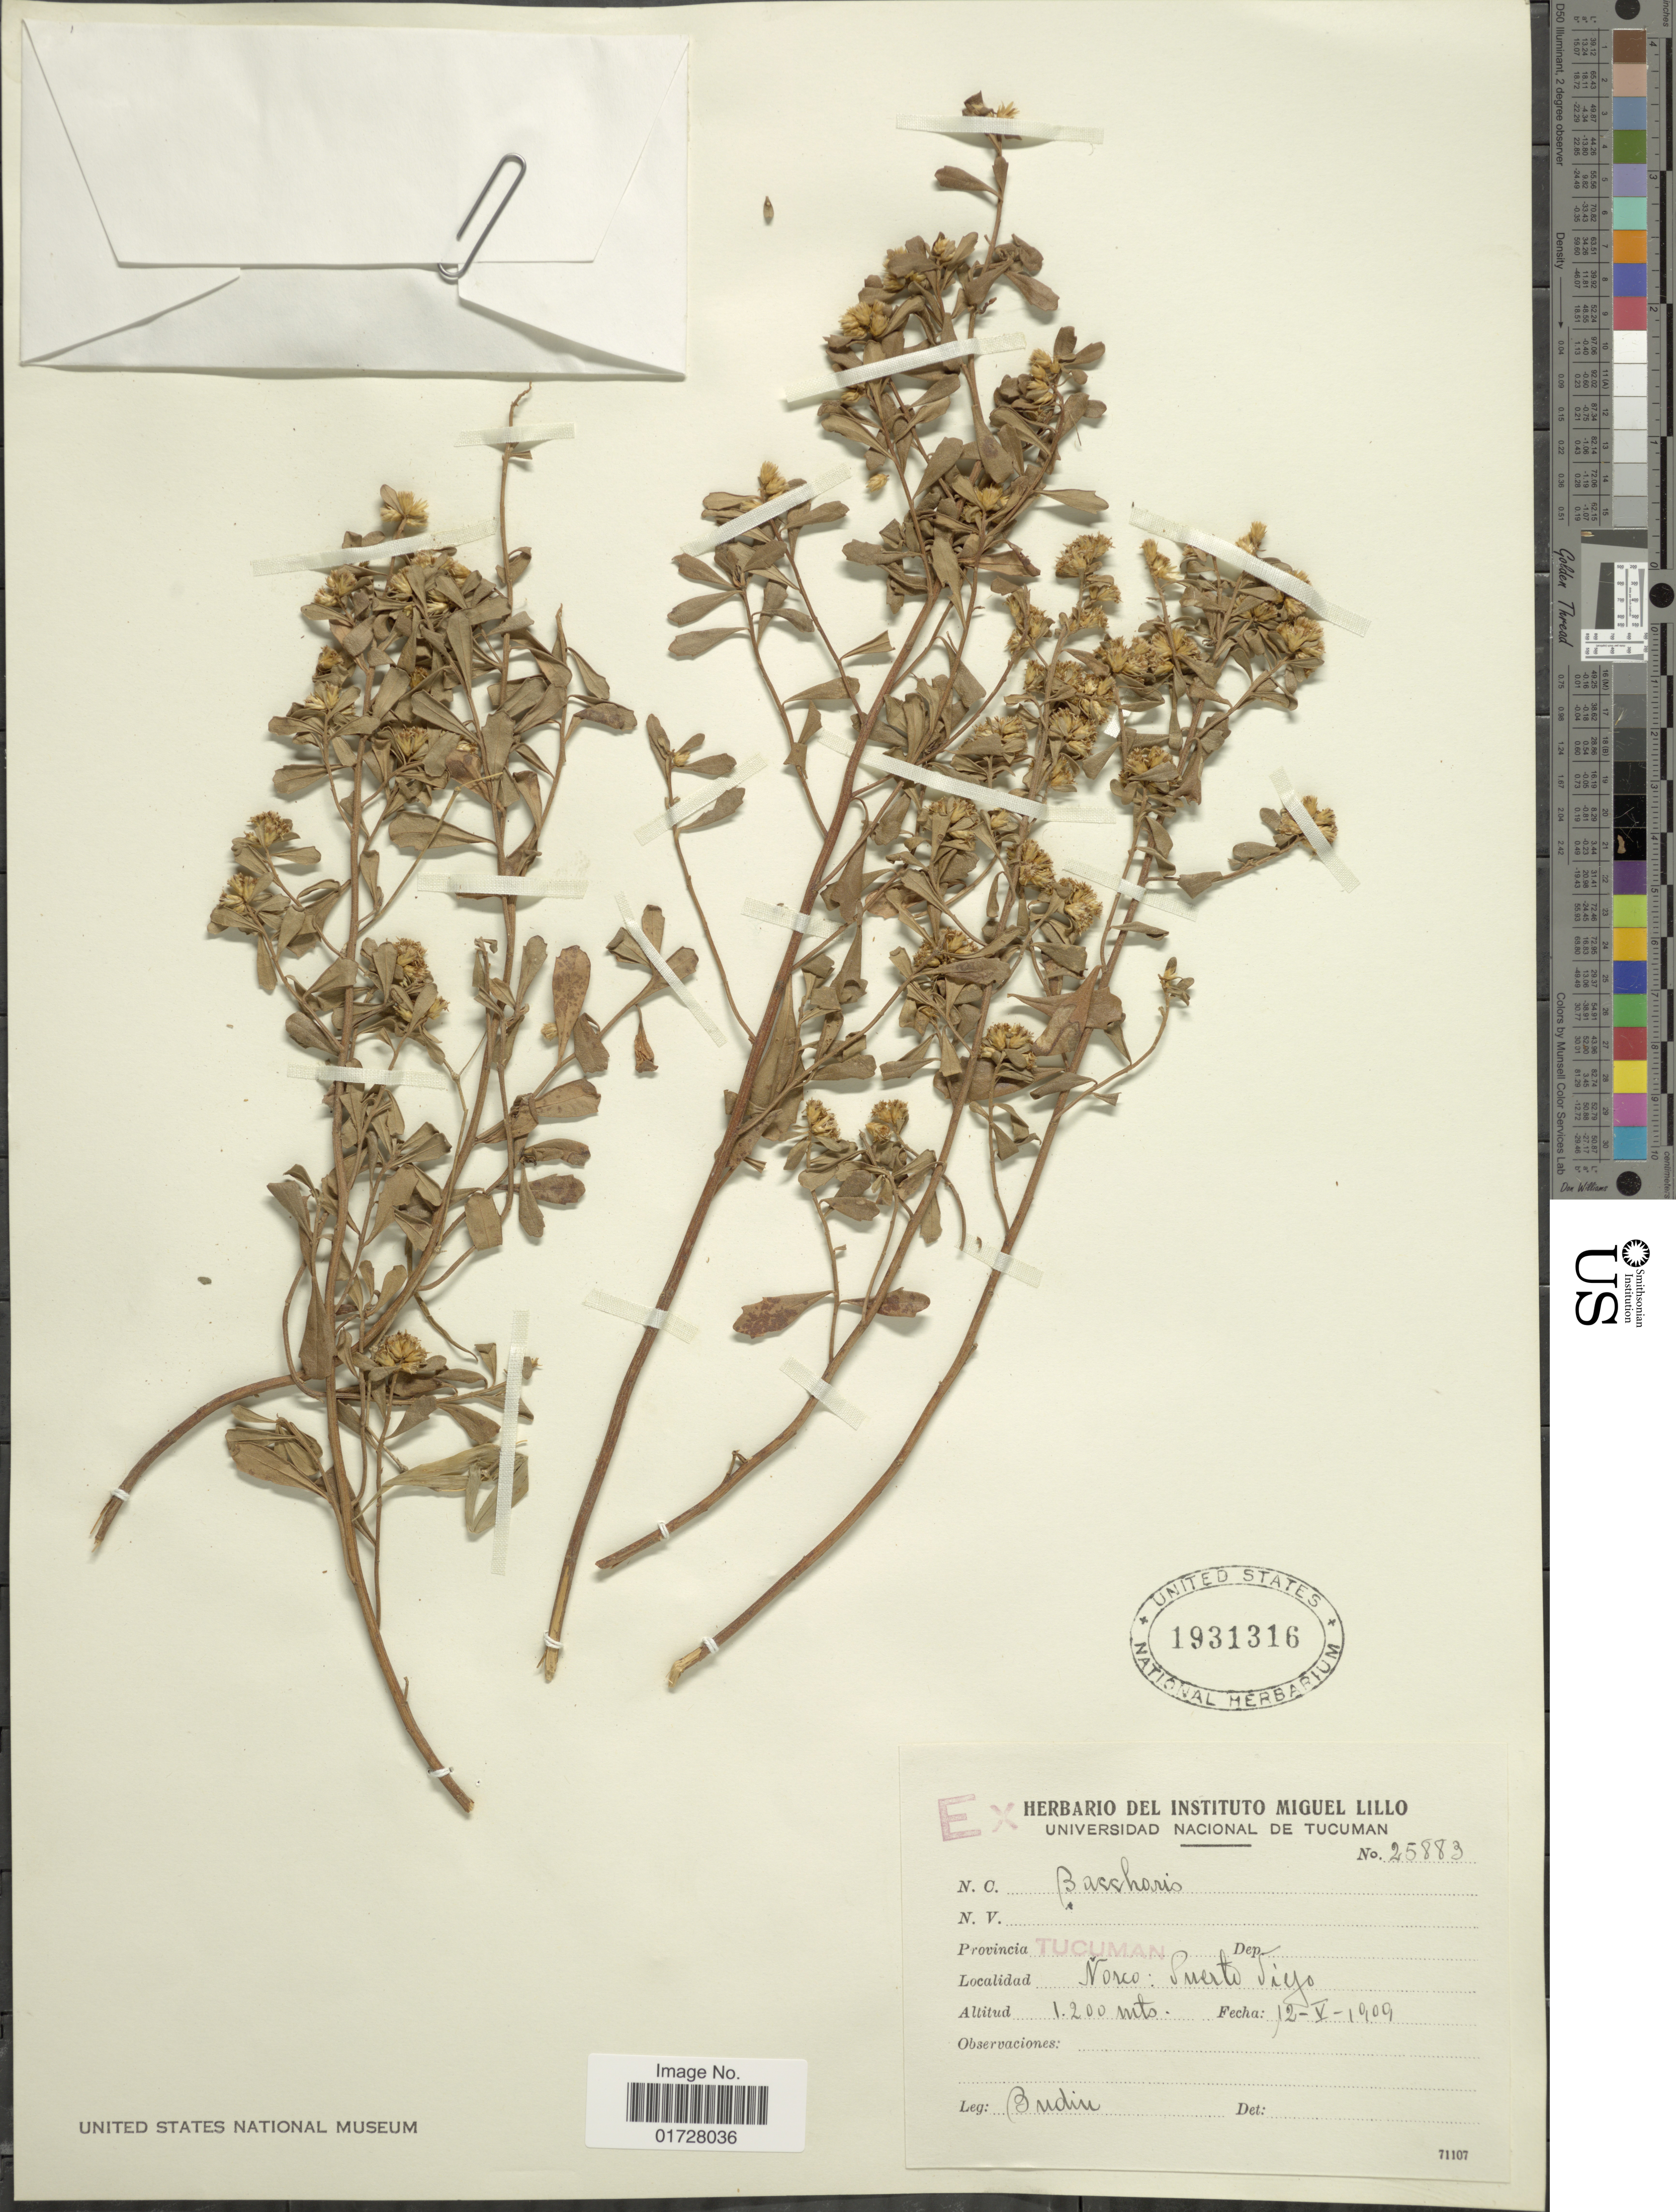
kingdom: Plantae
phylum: Tracheophyta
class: Magnoliopsida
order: Asterales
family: Asteraceae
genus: Baccharis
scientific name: Baccharis sp.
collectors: Budin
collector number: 25883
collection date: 1909-05-12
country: Argentina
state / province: Tucuman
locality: Norco, Puerto Viejo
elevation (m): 1200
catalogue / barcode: US 931316